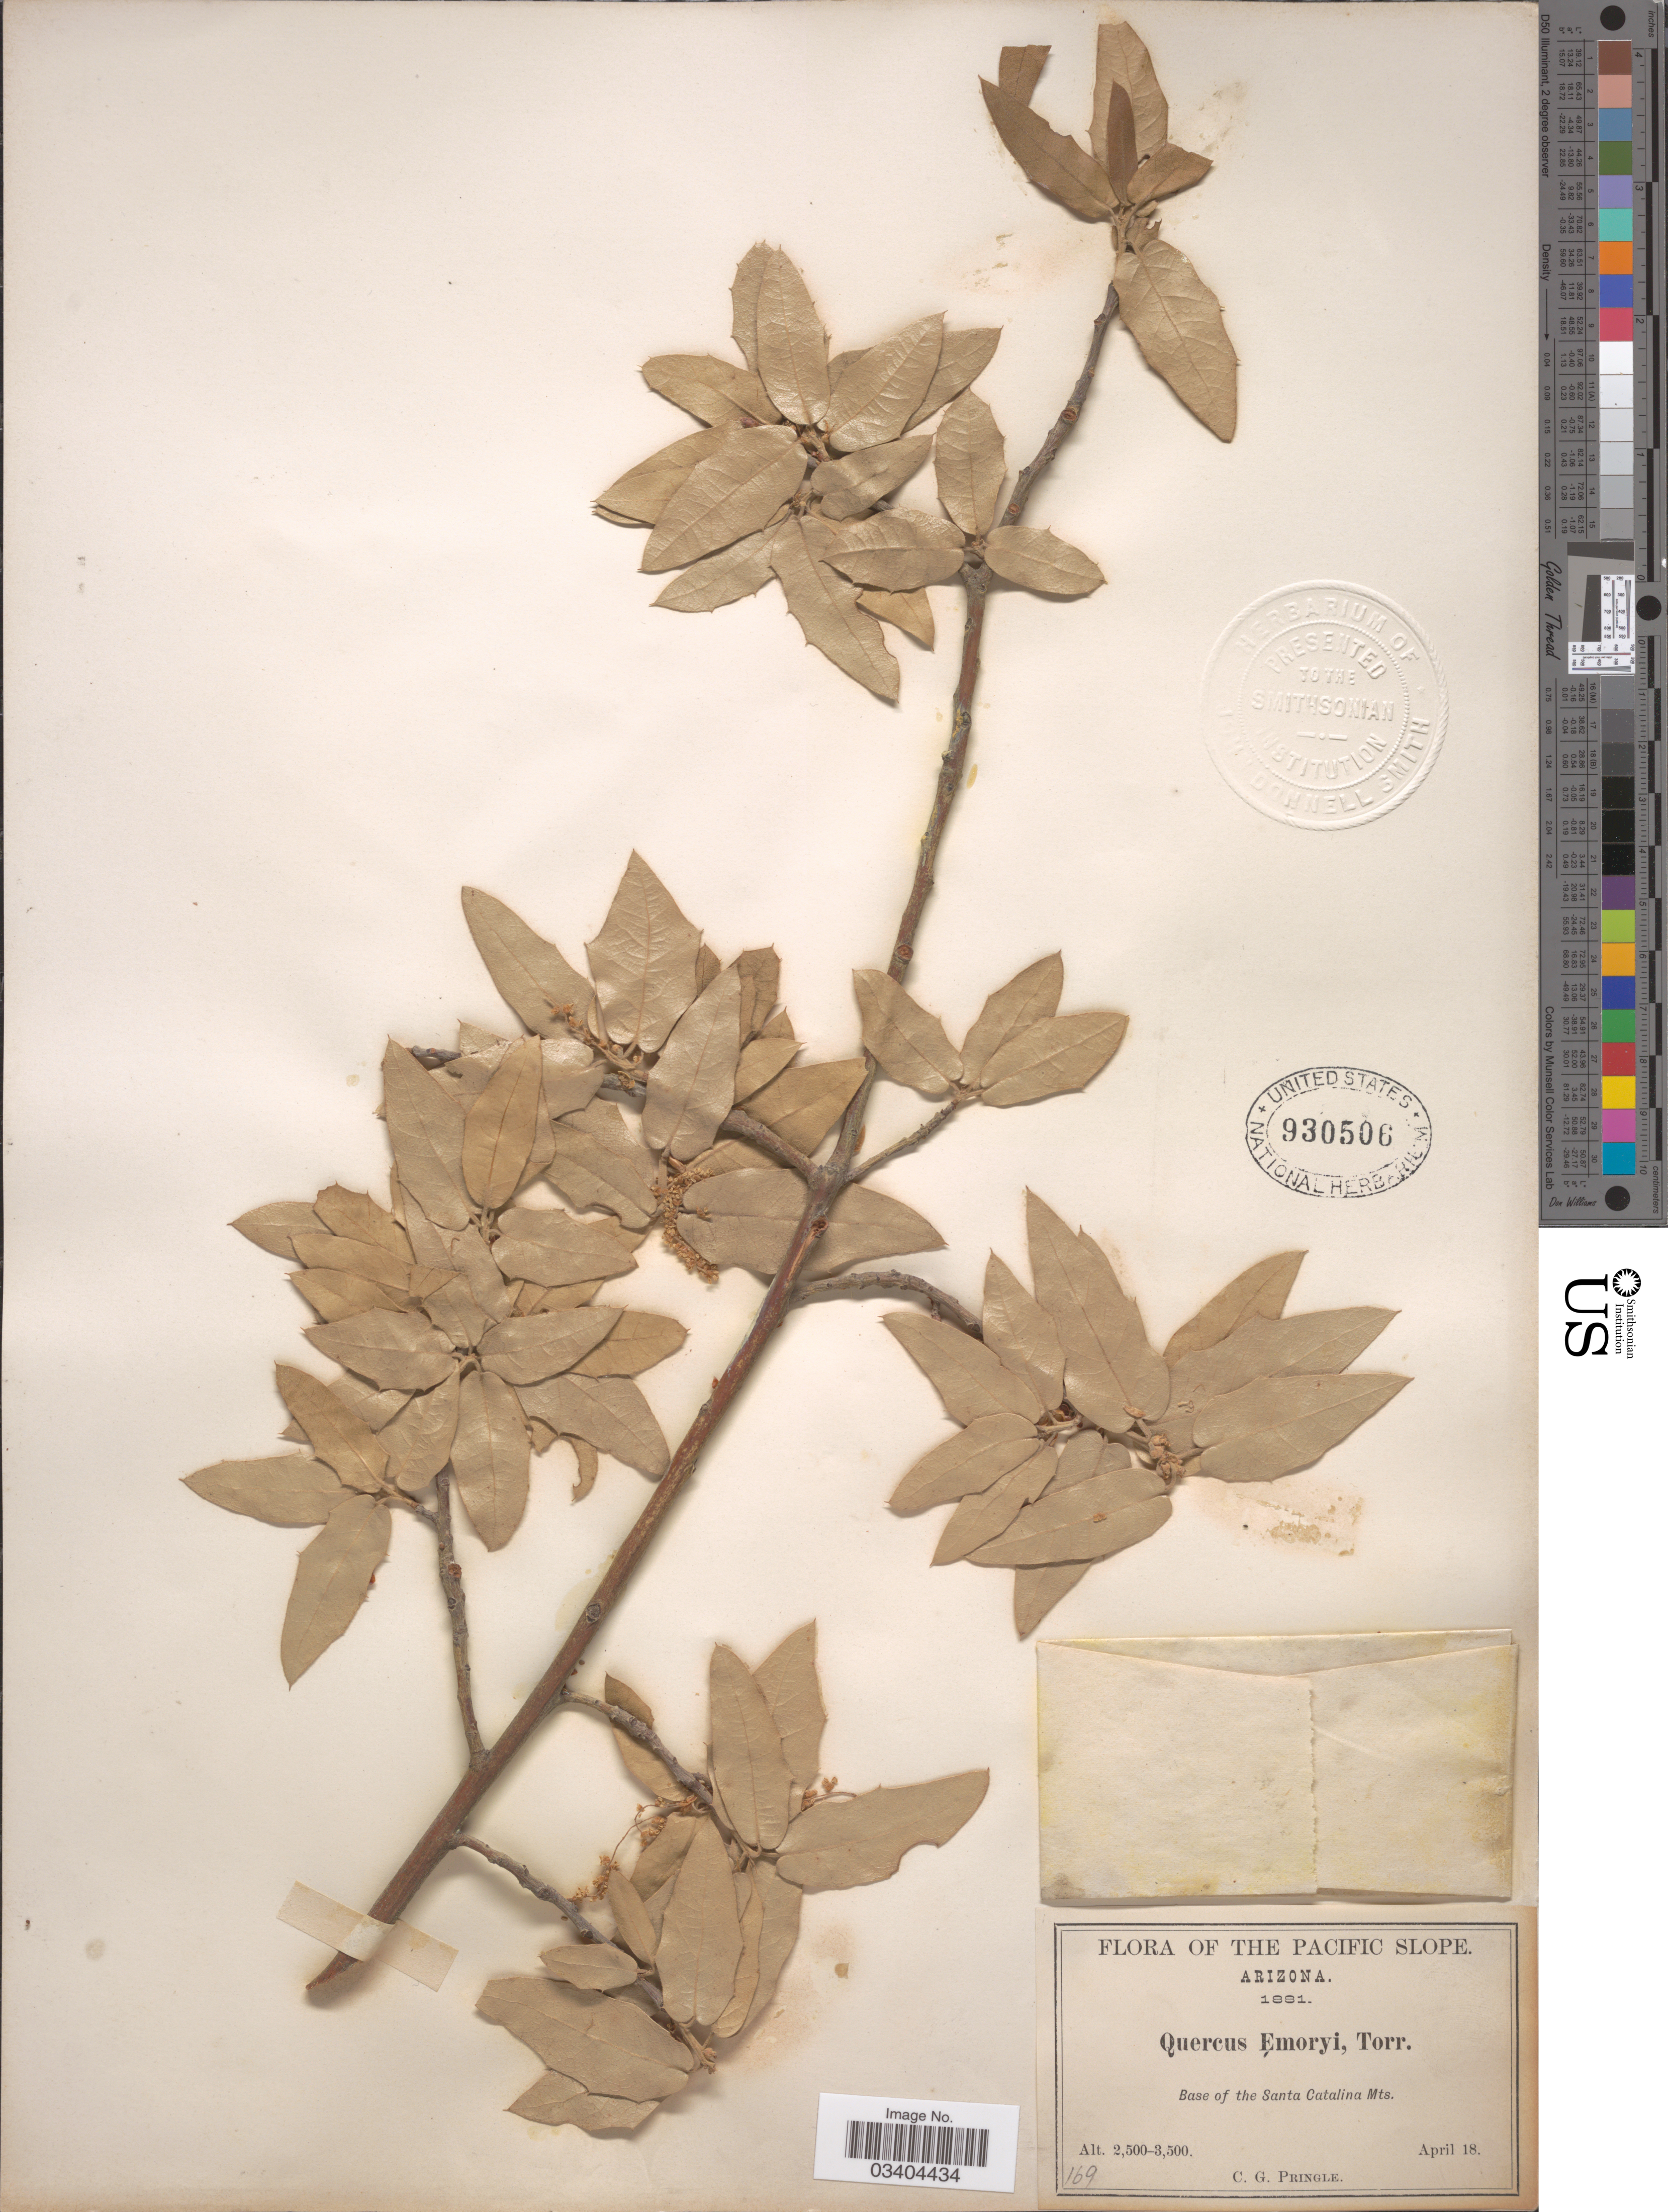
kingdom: Plantae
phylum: Tracheophyta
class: Magnoliopsida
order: Fagales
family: Fagaceae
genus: Quercus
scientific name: Quercus emoryi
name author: Torr. in Emory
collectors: C. G. Pringle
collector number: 169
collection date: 1881-04-18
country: United States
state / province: Arizona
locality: The Pacific Slope. Base of the Santa Catalina Mts.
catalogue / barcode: US 930506